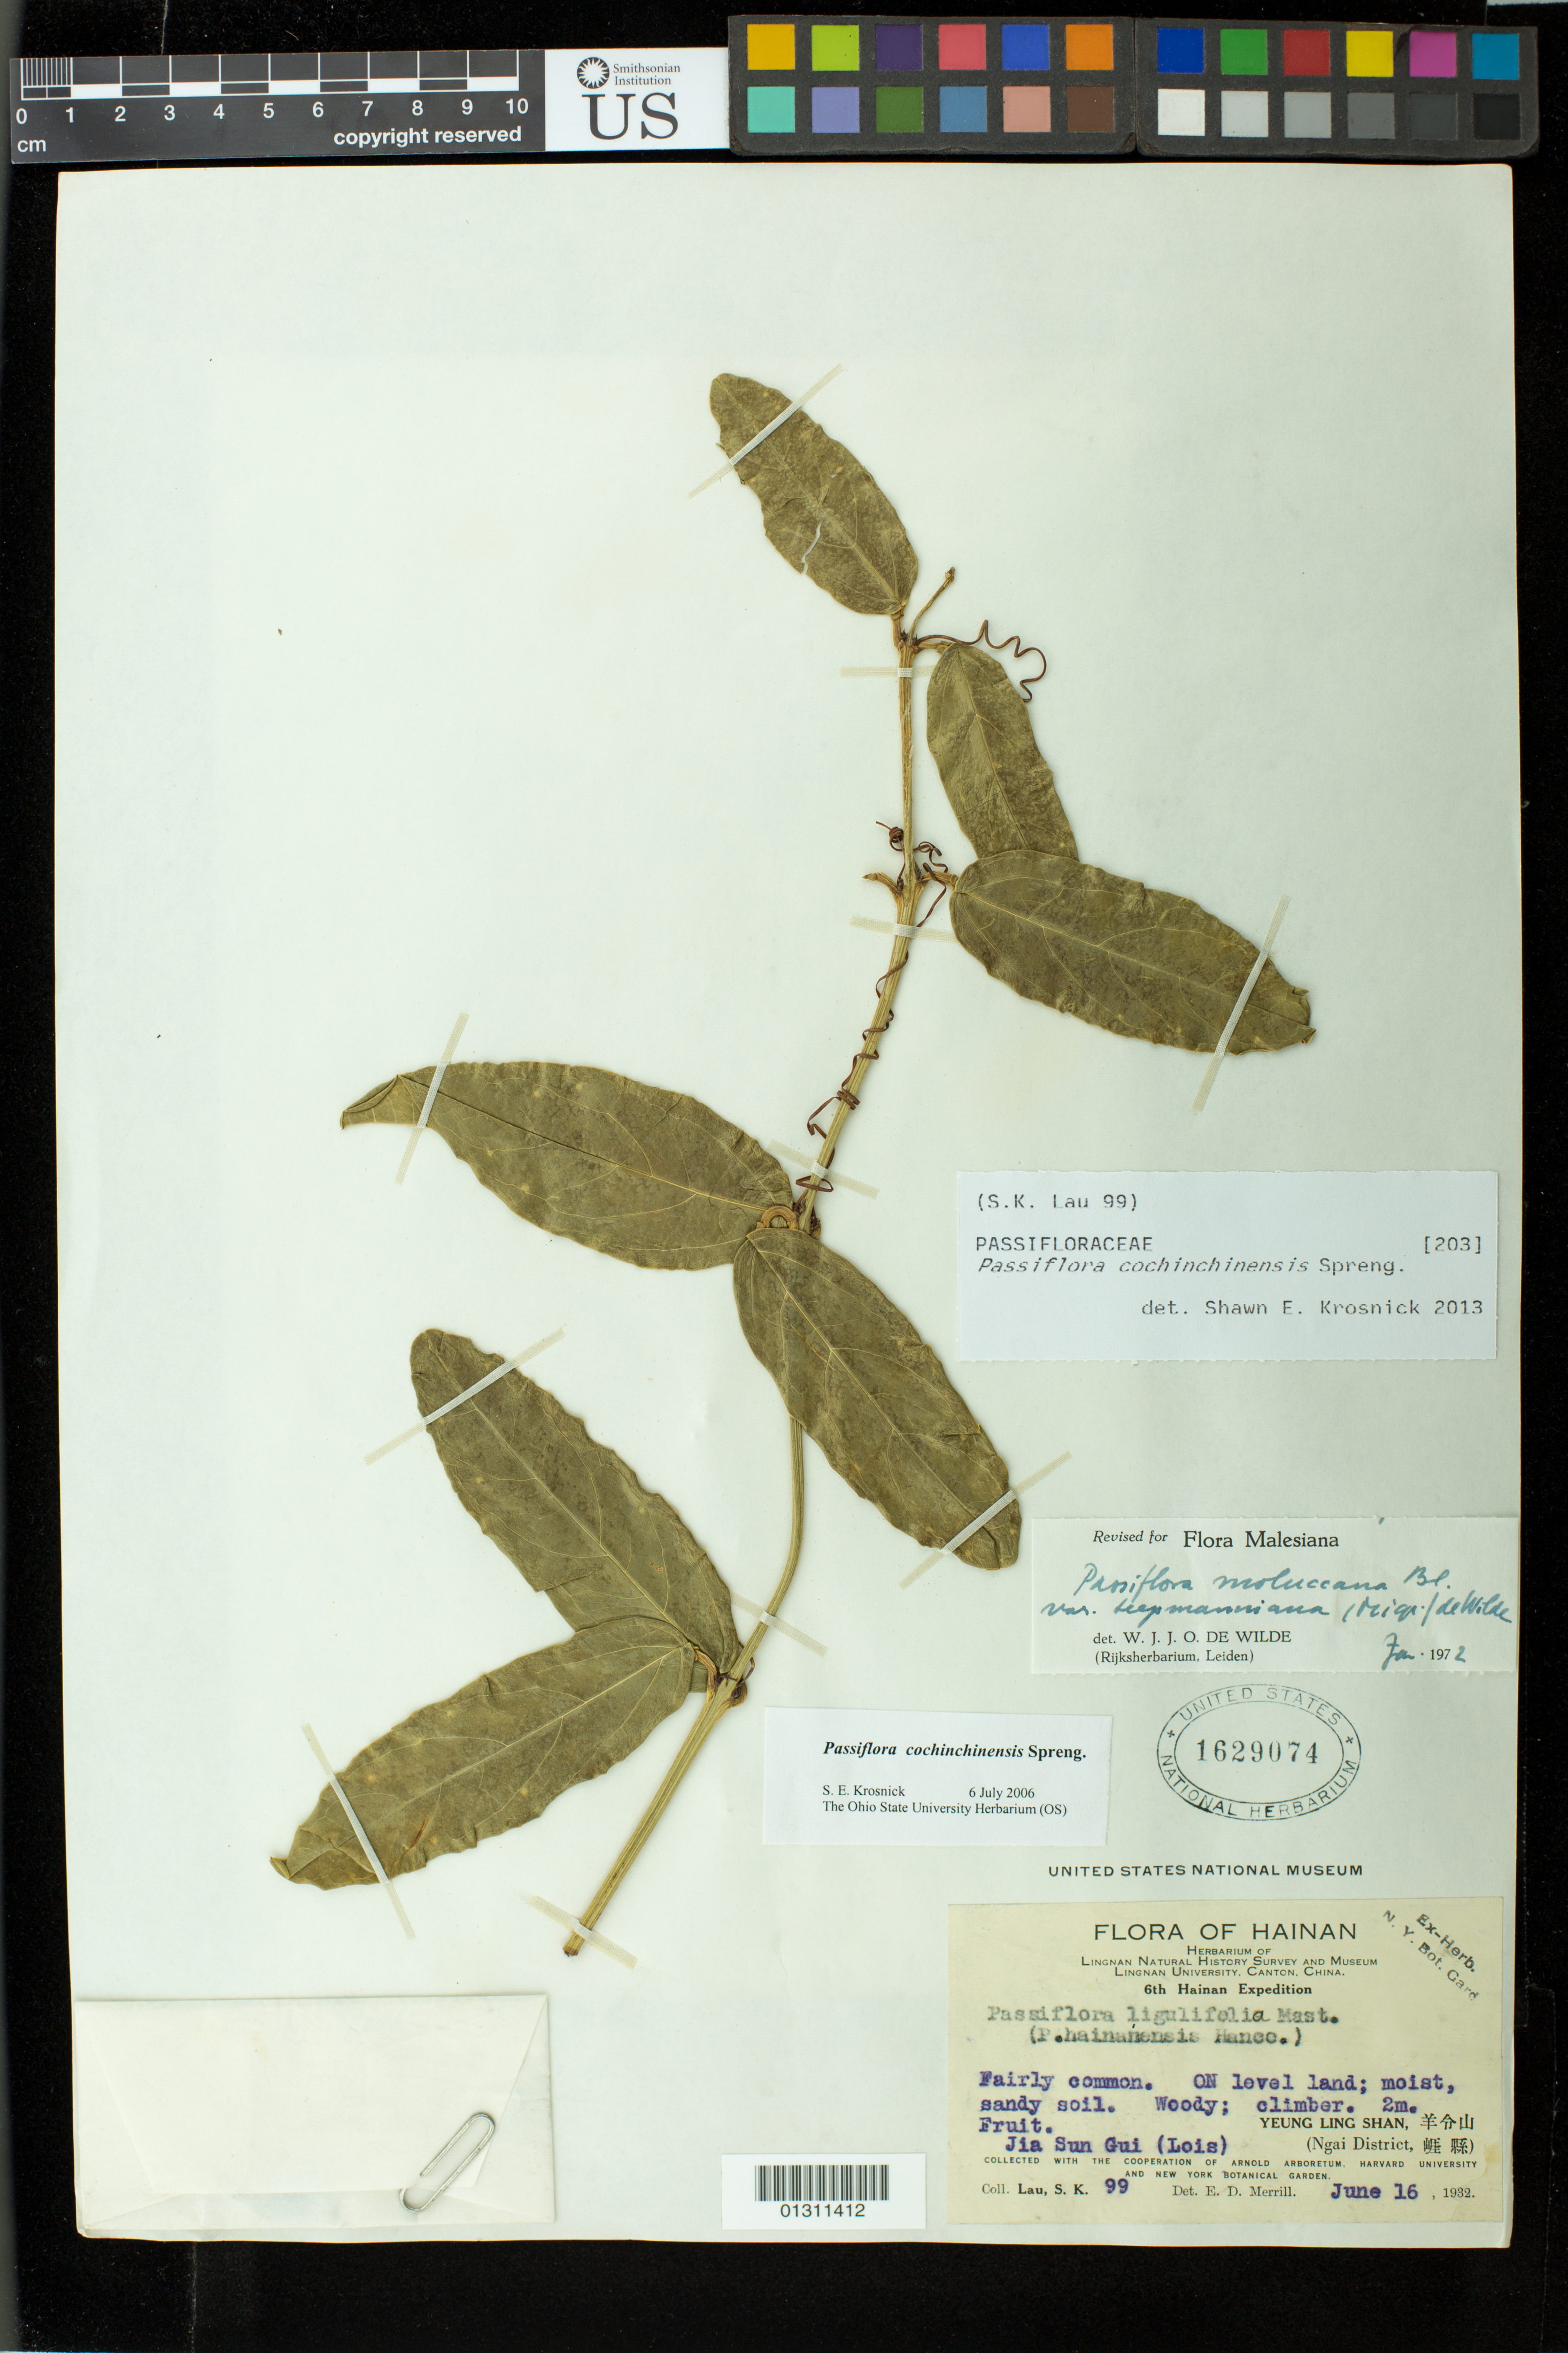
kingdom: Plantae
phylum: Tracheophyta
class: Magnoliopsida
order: Malpighiales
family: Passifloraceae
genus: Passiflora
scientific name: Passiflora cochinchinensis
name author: Spreng.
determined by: Krosnick, S. E., (OS), Ohio State University Herbarium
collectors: S. K. Lau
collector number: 99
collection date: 1932-06-16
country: China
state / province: Hainan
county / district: Ngai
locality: Yeung Ling Shan.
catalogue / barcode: US 1629074